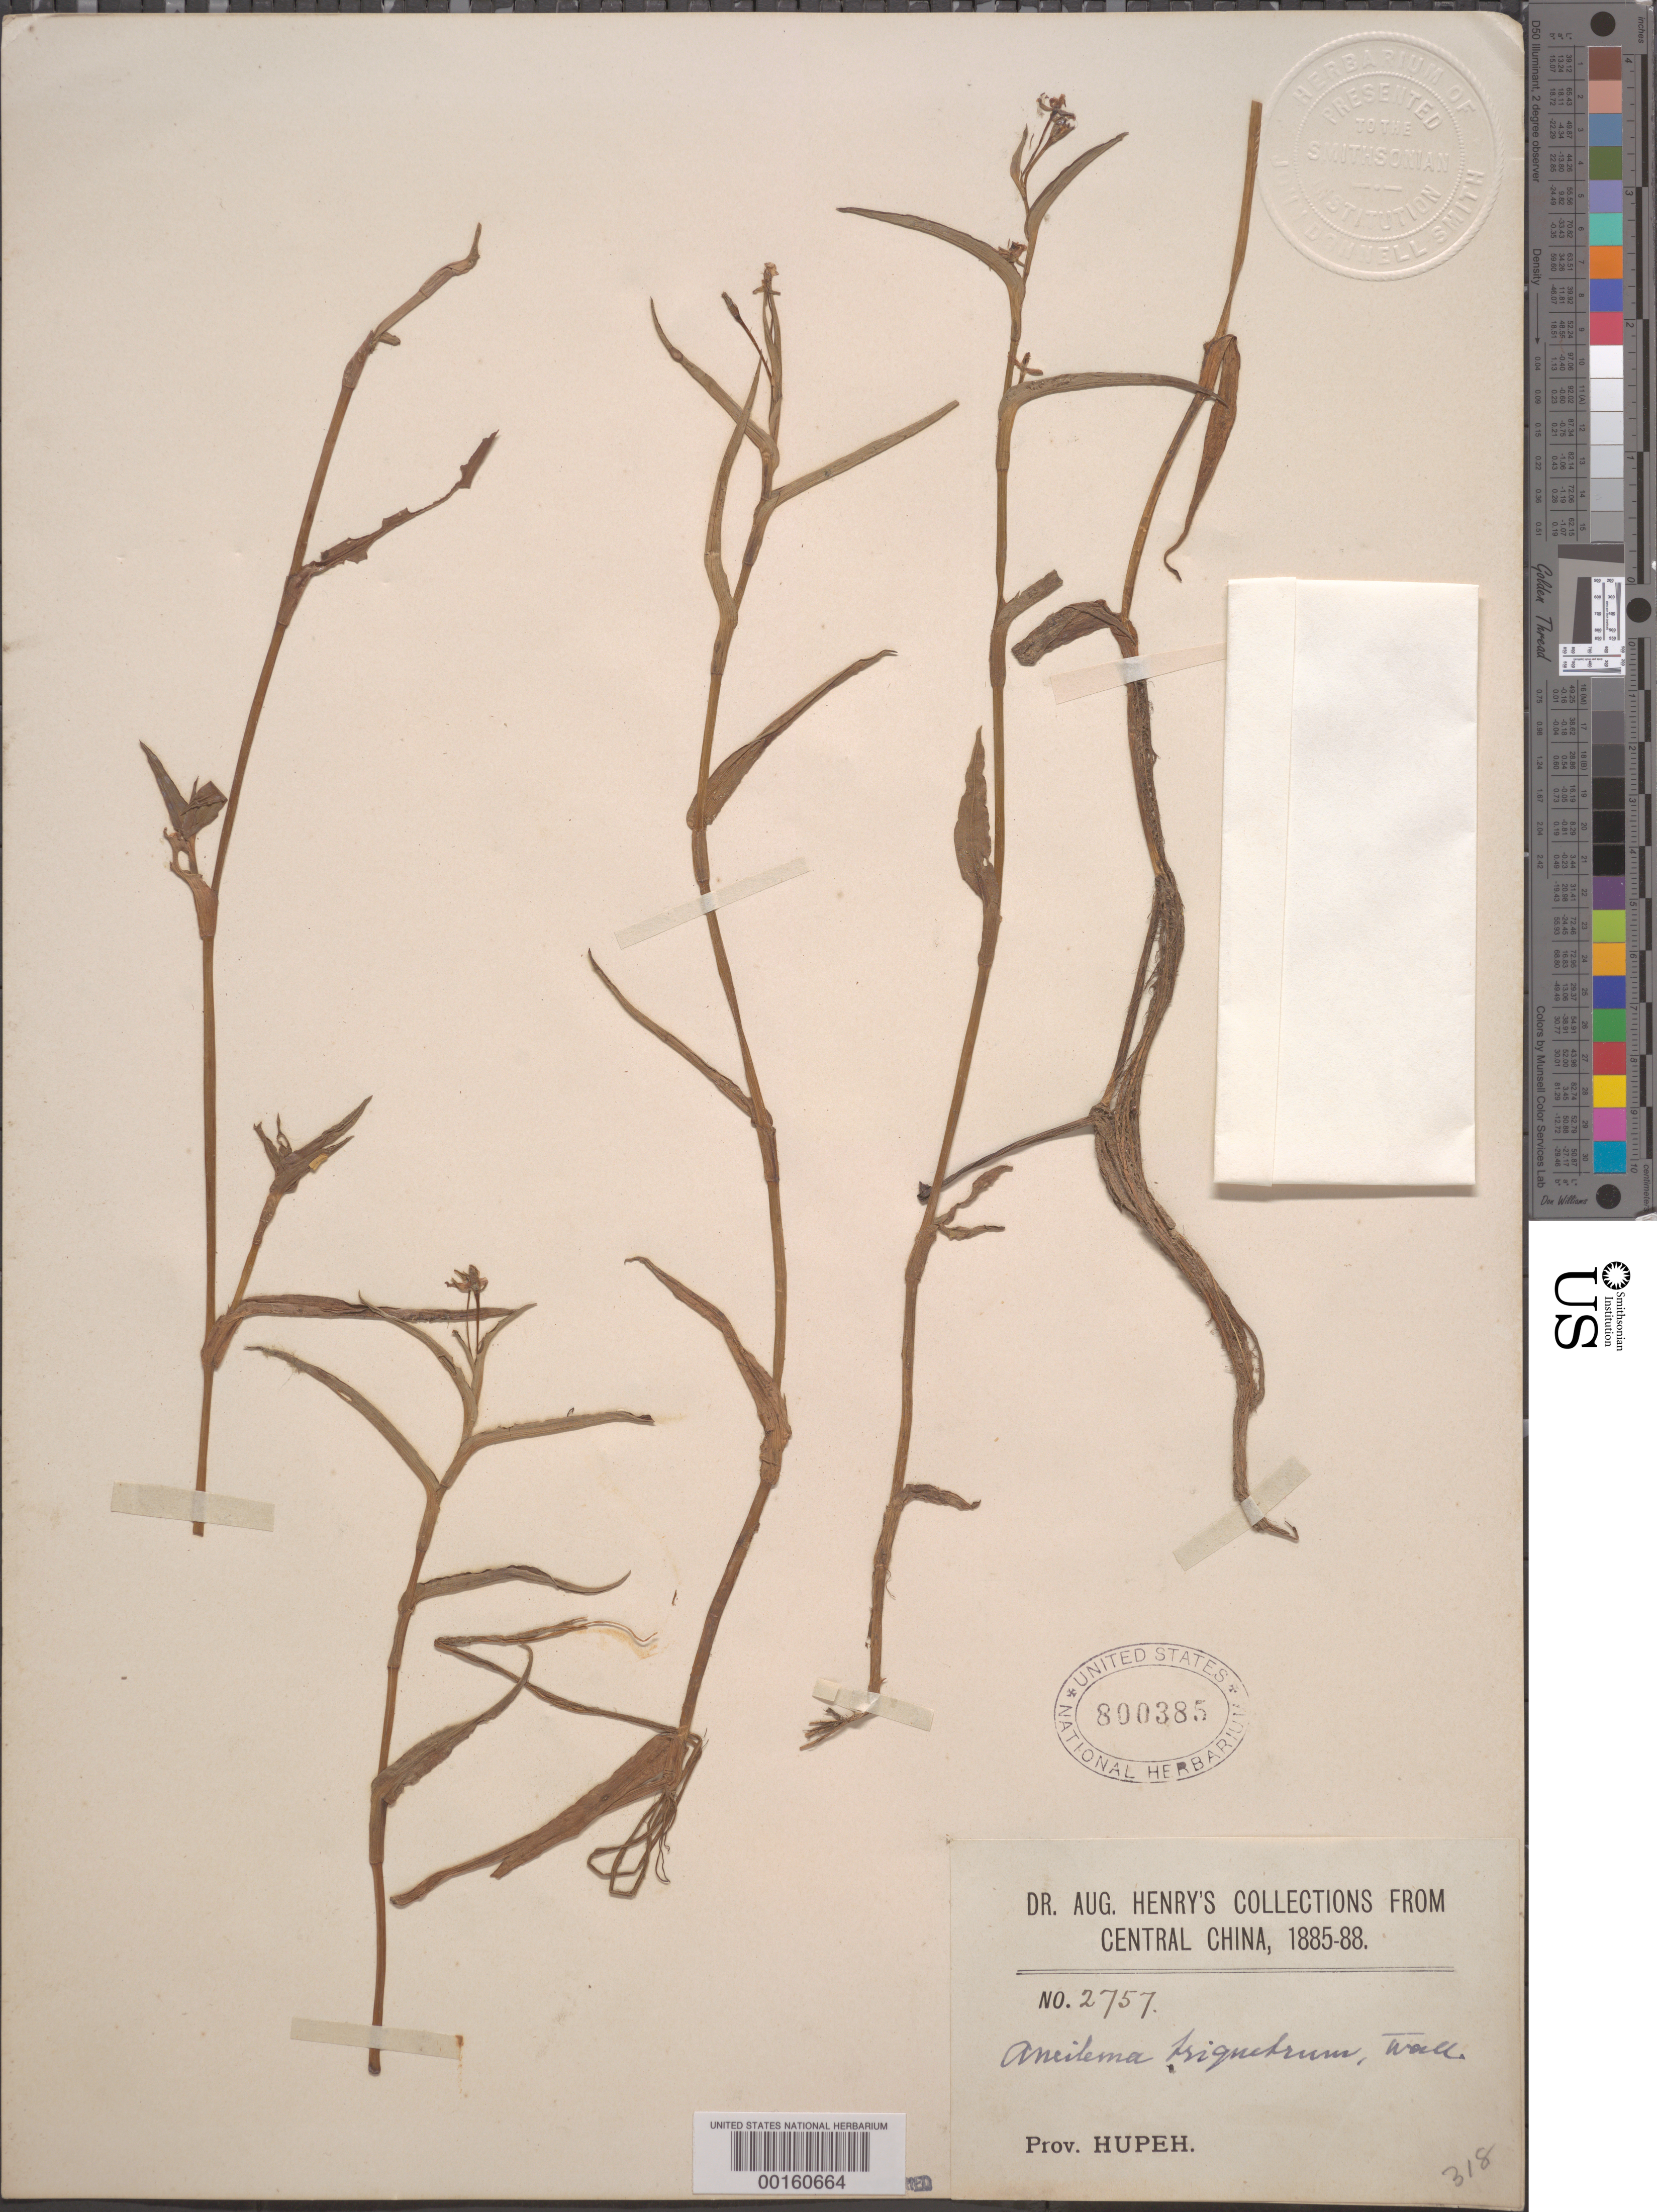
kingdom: Plantae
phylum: Tracheophyta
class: Liliopsida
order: Commelinales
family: Commelinaceae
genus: Murdannia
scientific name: Murdannia keisak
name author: (Hassk.) Hand.-Mazz.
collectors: A. Henry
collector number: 2757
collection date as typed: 1885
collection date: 1885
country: China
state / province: Hubei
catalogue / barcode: US 800385